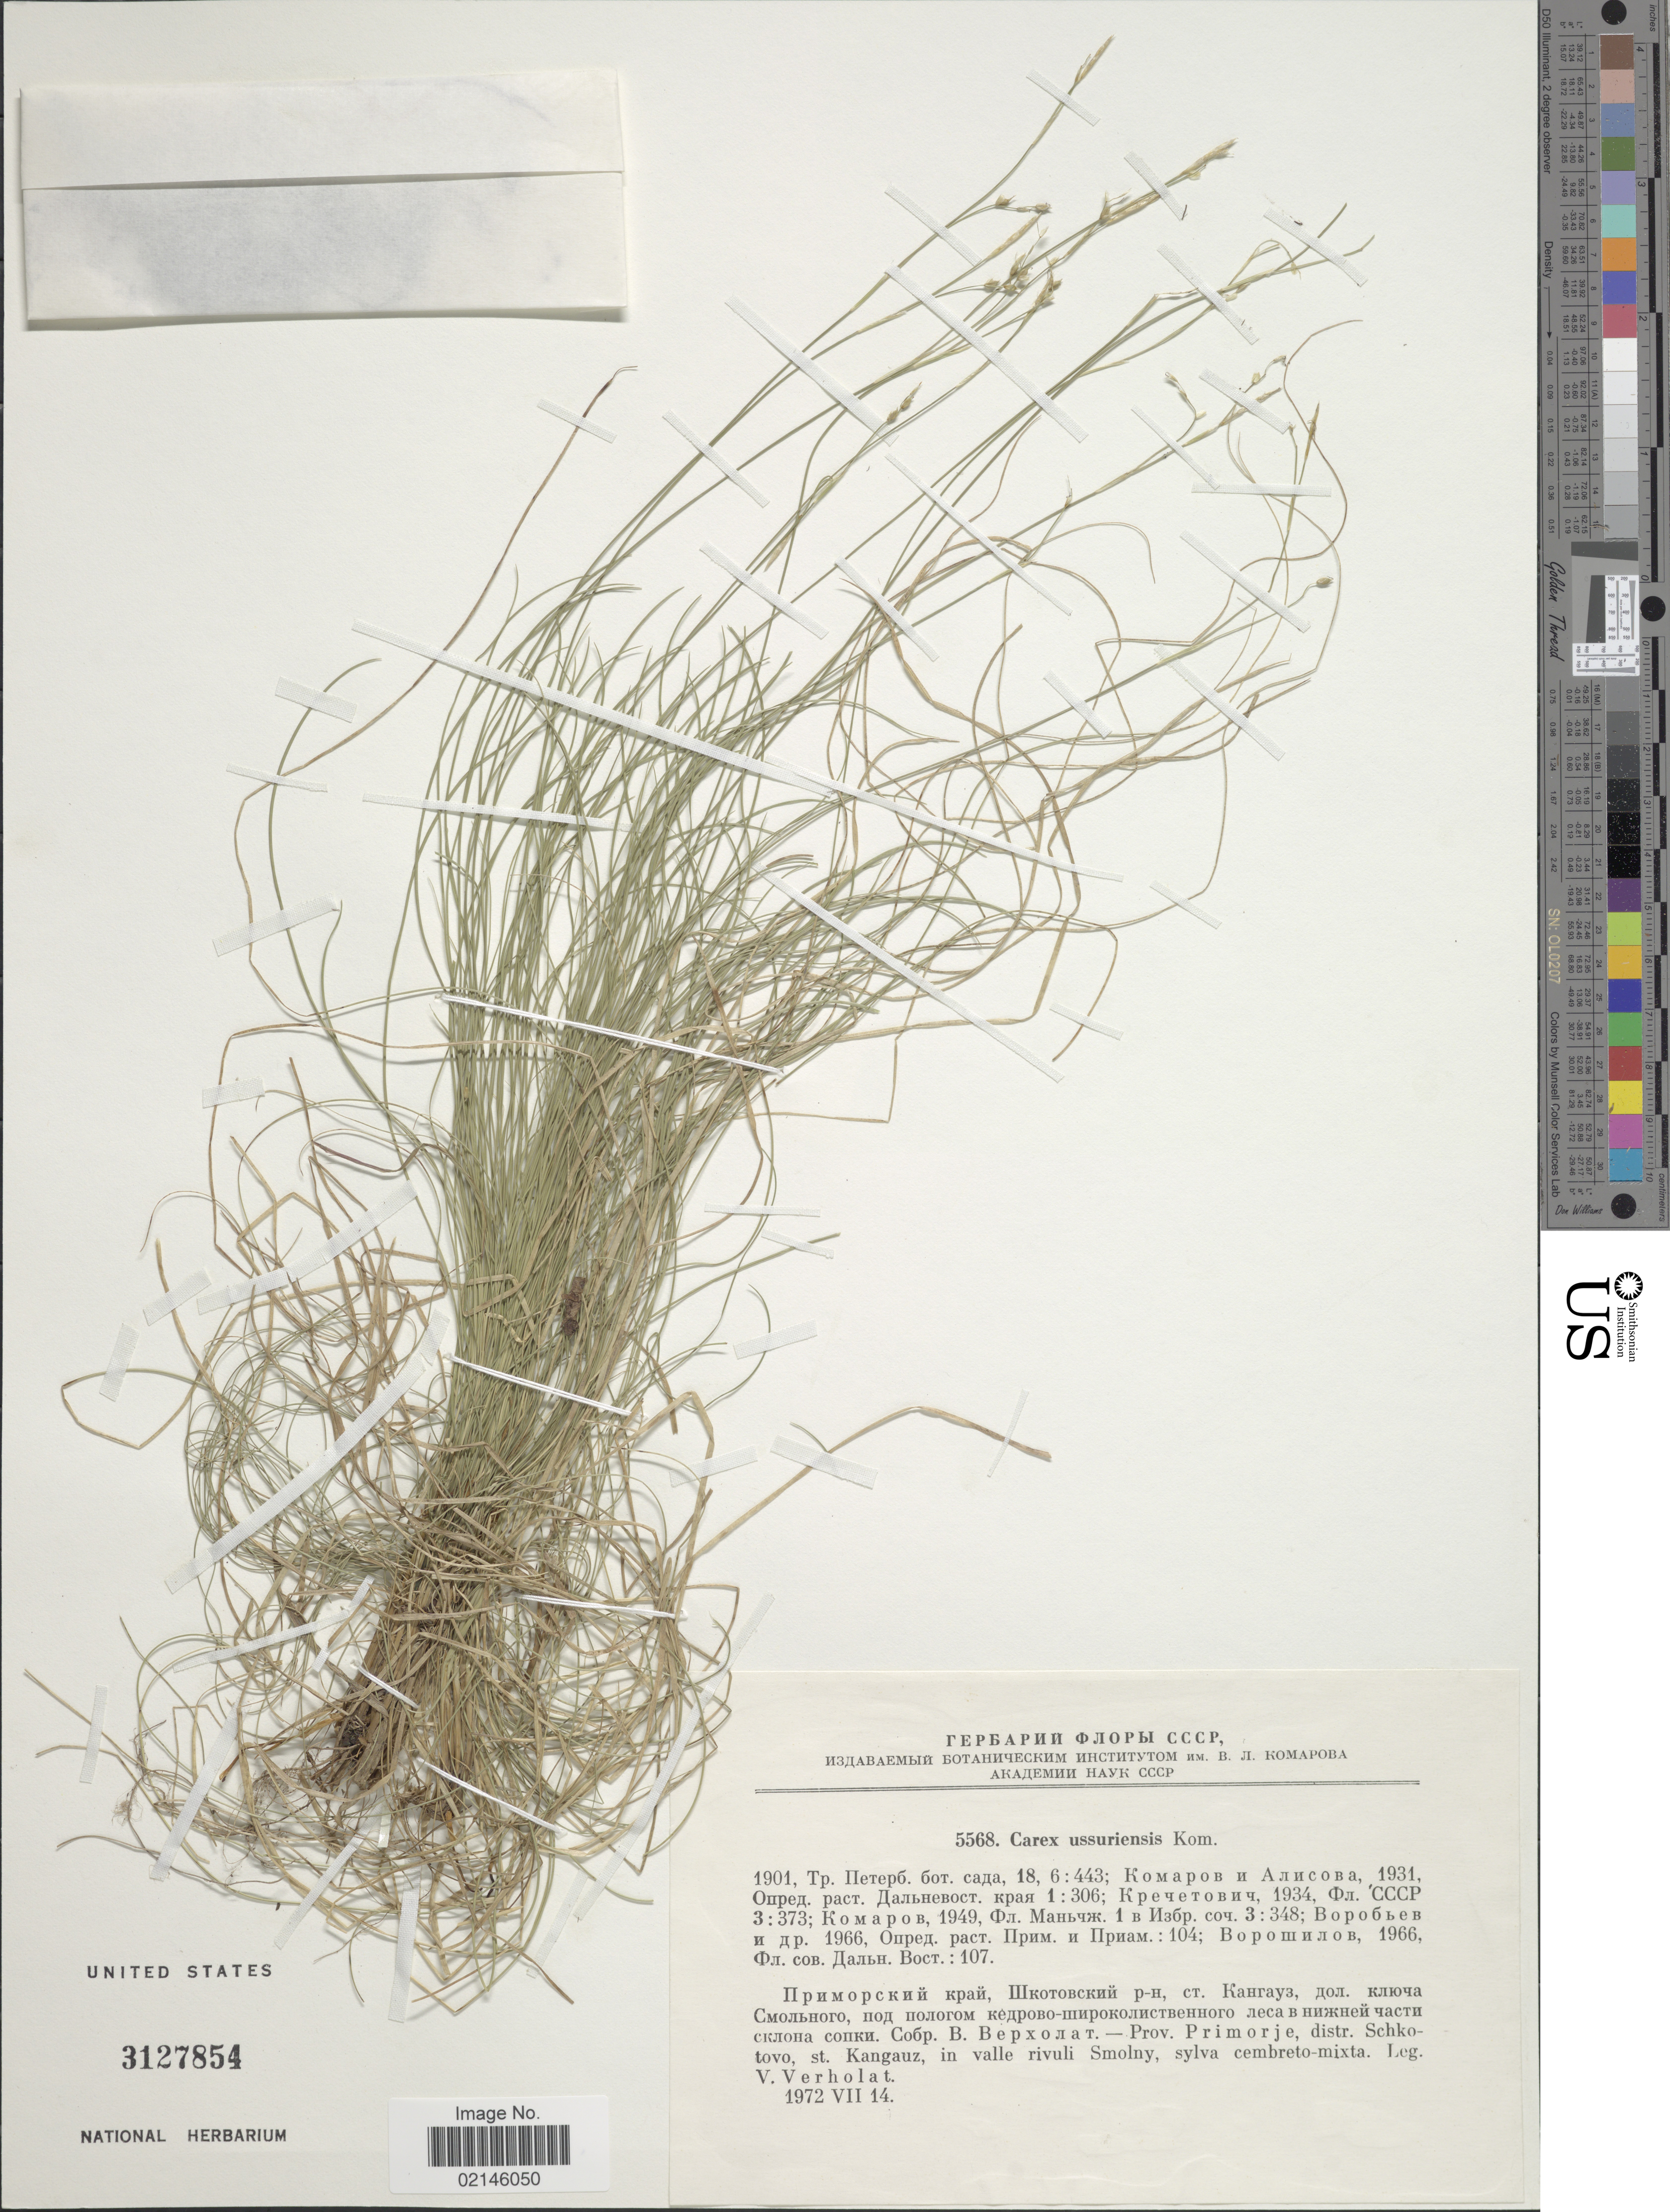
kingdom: Plantae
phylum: Tracheophyta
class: Liliopsida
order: Poales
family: Cyperaceae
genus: Carex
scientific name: Carex ussuriensis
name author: Kom.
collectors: V. Verholat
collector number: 5568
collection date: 1972-07-14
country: Russian Federation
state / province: Primorsky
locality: Distr. Schkotovo, st. Kangauz, in valle rivuli Smolny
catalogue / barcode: US 3127854